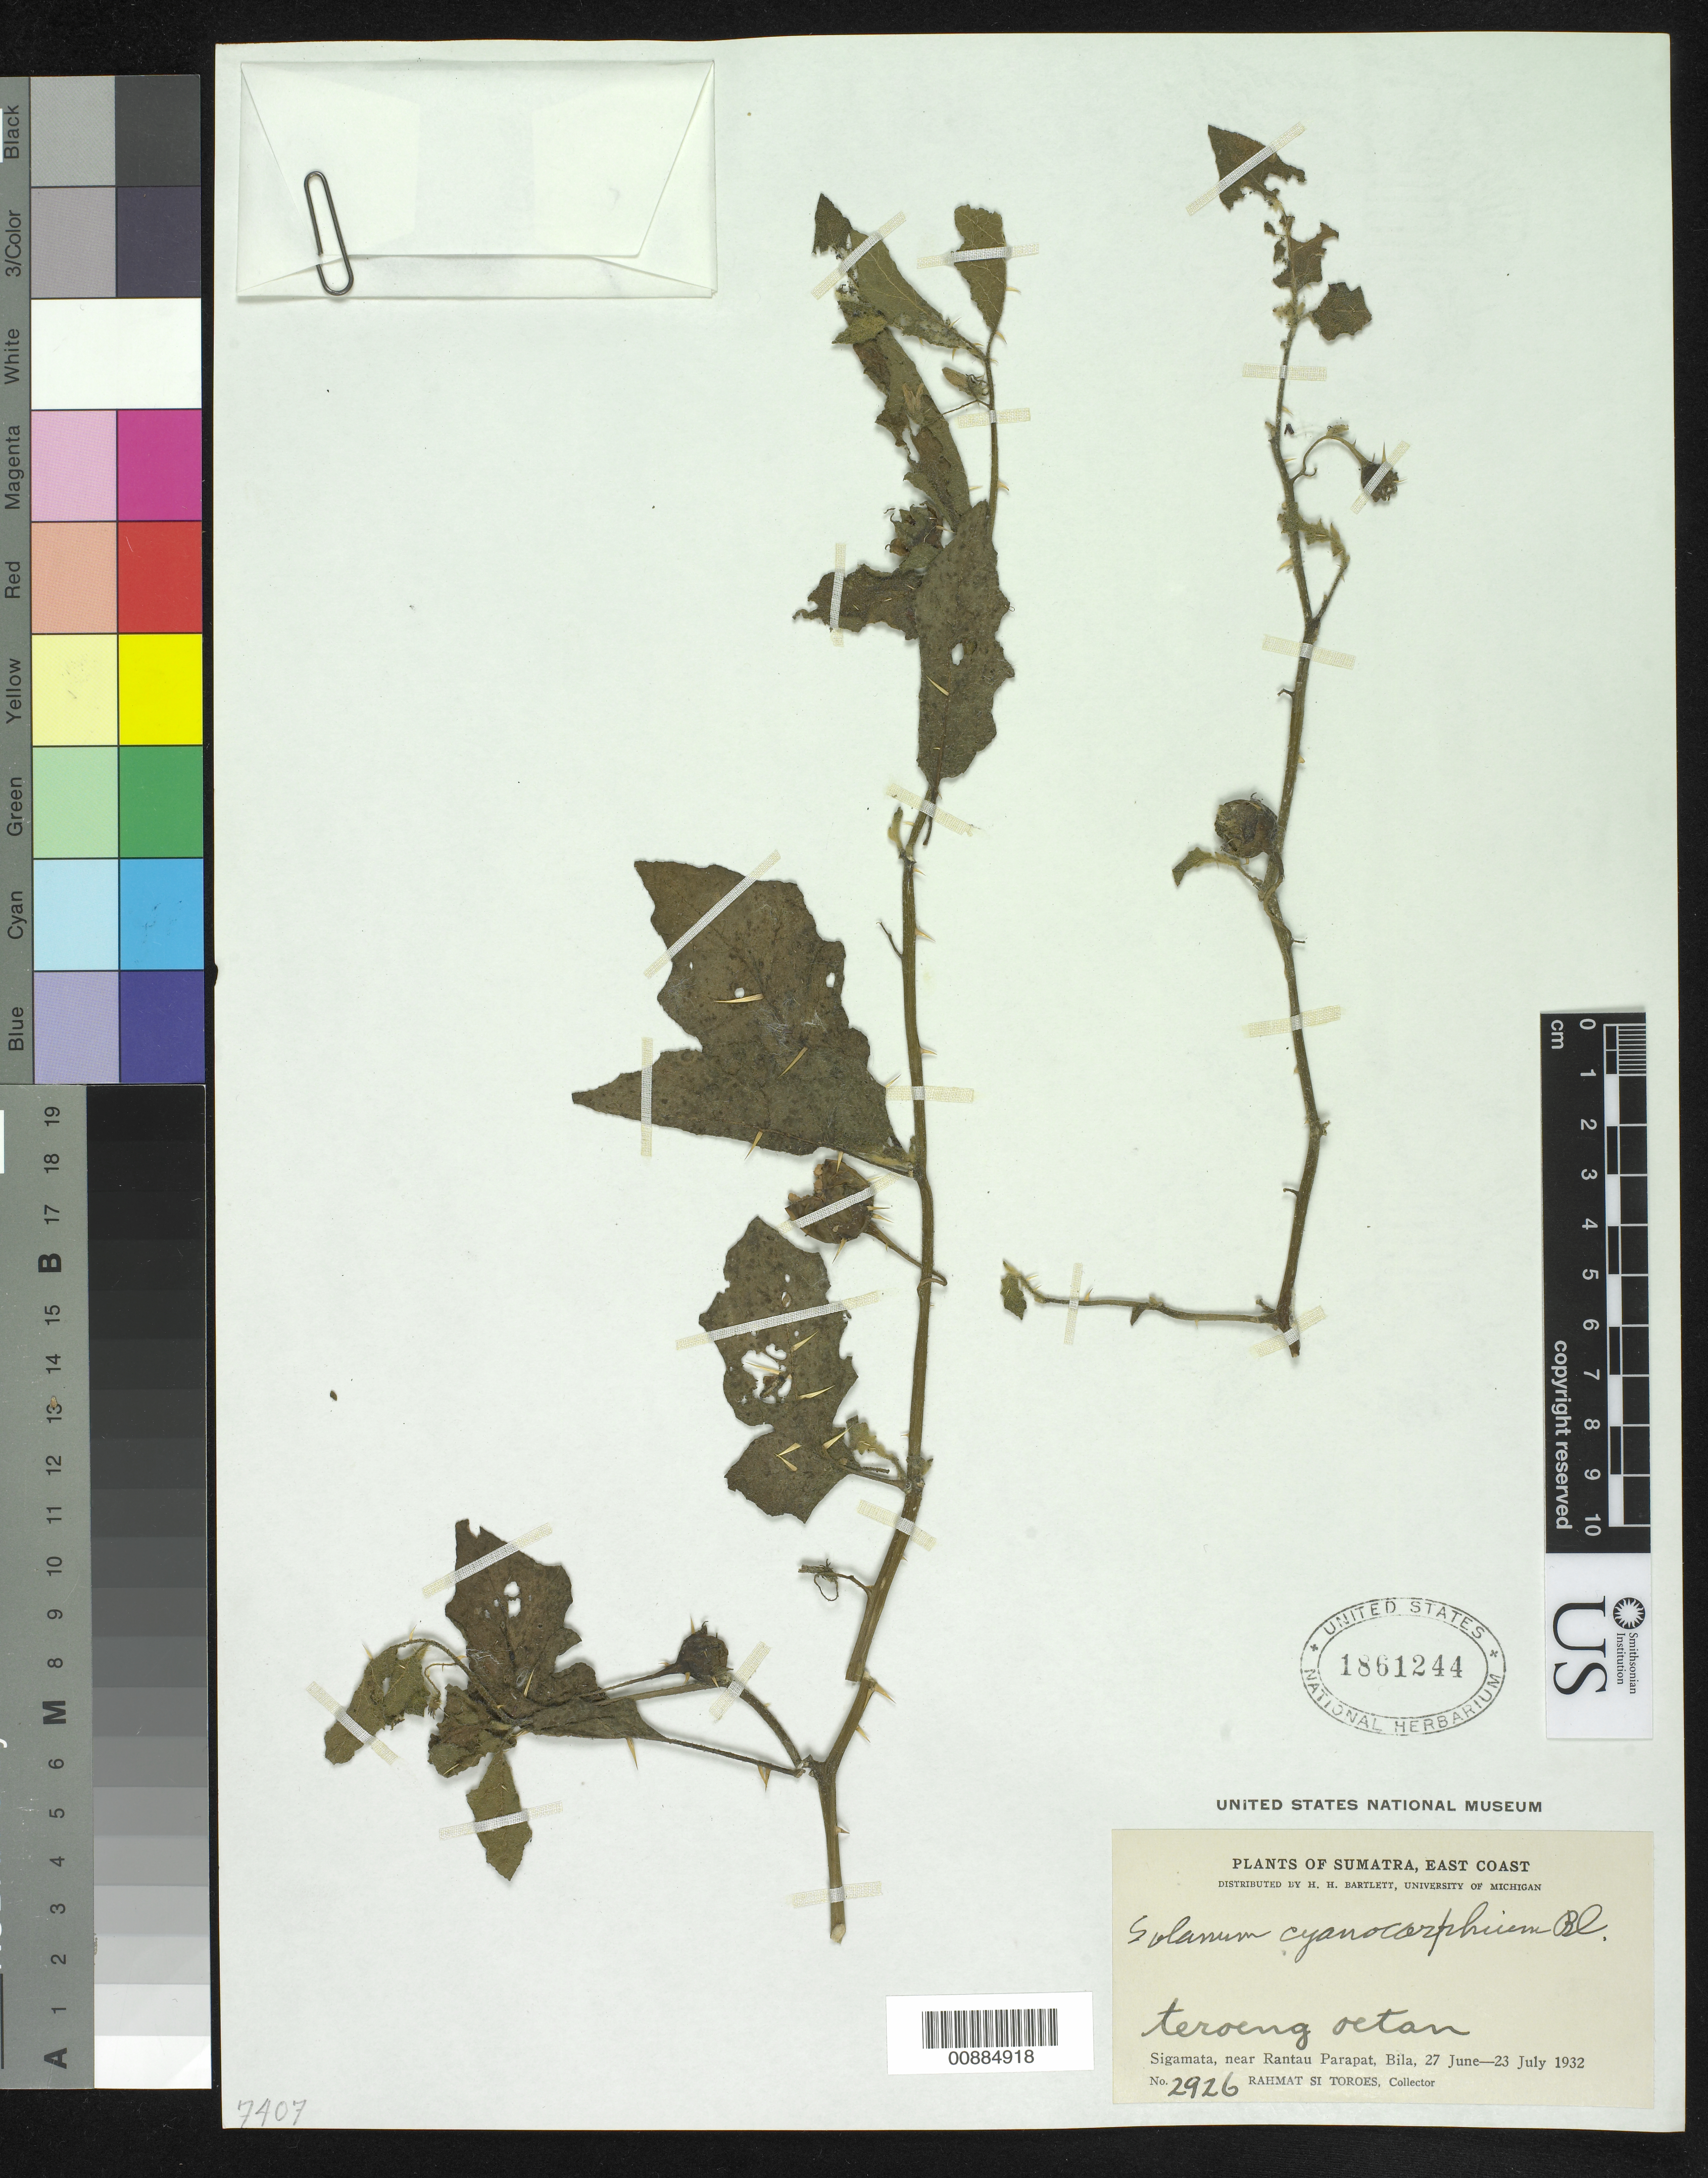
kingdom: Plantae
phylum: Tracheophyta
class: Magnoliopsida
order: Solanales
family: Solanaceae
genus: Solanum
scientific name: Solanum cyanocarphium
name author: Blume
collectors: Rahmat Si Boeea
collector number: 2926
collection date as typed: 27 Jun 1932 to 23 Jul 1932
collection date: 1932-06-27/1932-07-23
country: Indonesia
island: Sumatra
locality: Near Rantau Parapat, Bila; Sigamata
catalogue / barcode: US 1861244